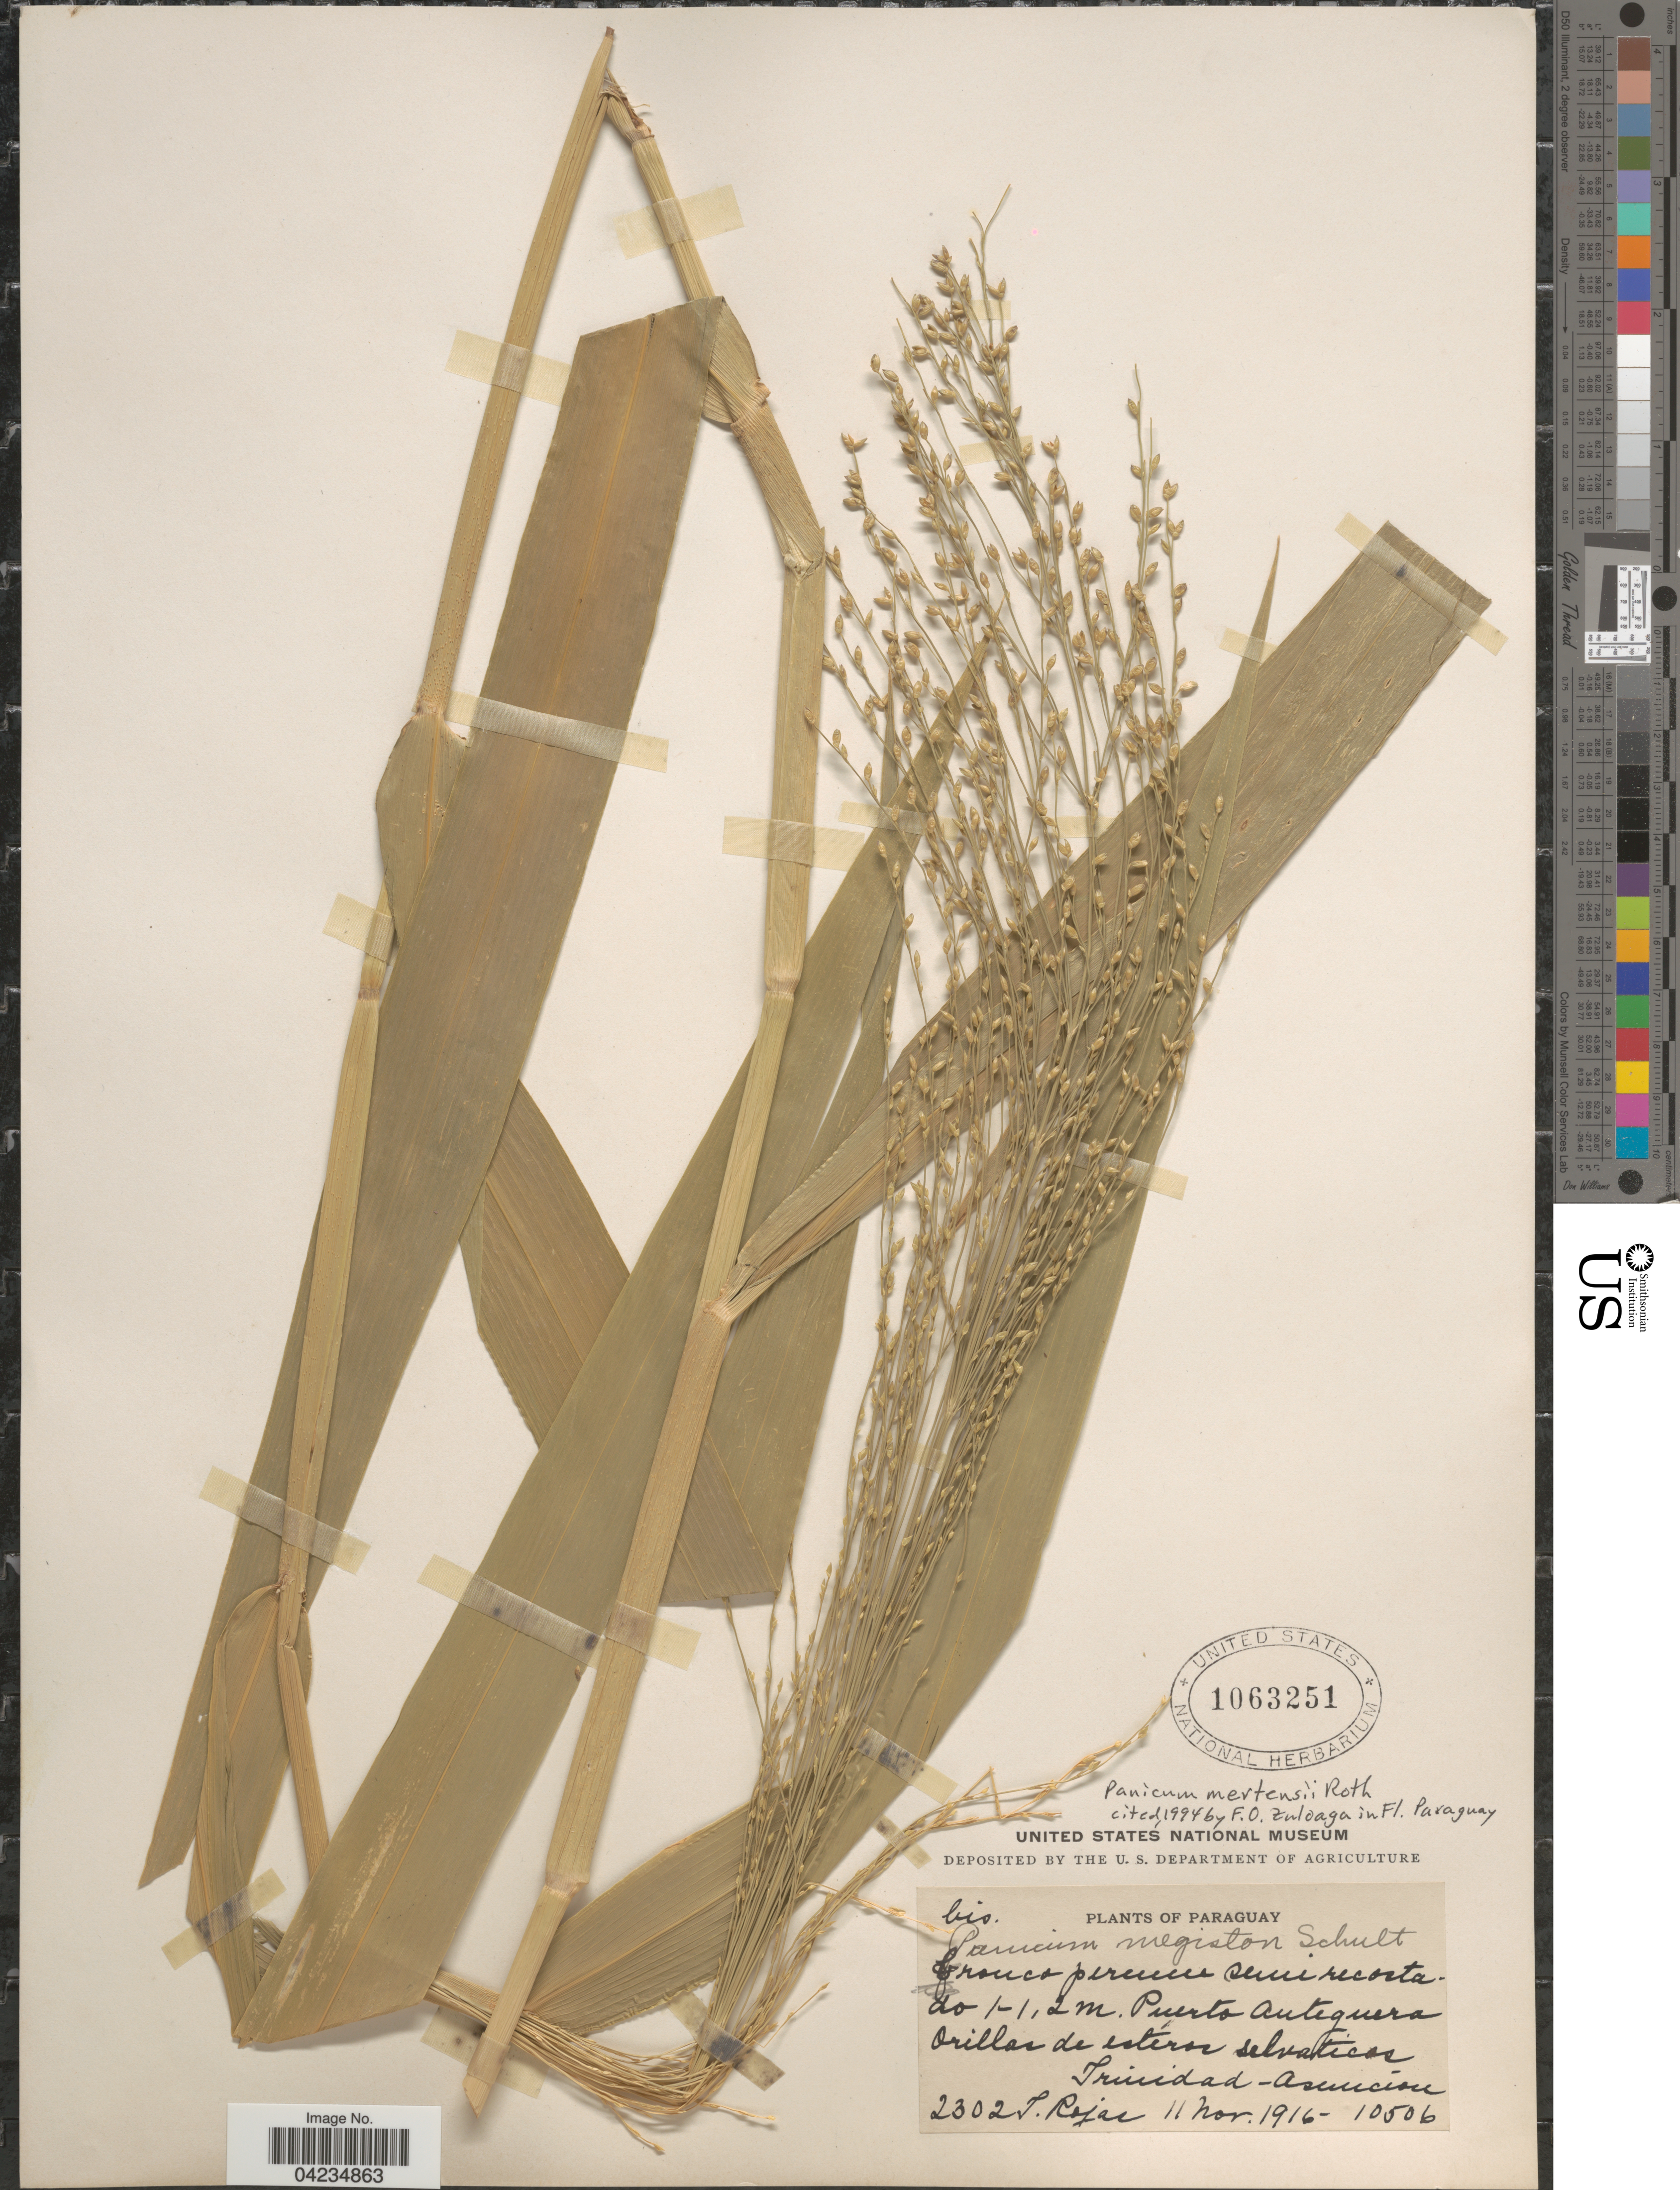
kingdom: Plantae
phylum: Tracheophyta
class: Liliopsida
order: Poales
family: Poaceae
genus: Stephostachys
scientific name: Stephostachys mertensii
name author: (Roth) Zuloaga & Marrone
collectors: T. Rojas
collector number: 2302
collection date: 1916-11-11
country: Paraguay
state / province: Asuncion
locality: Puerto Anteguera. Orillas de estéros selvaticos. Trinidad.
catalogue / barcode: US 1063251